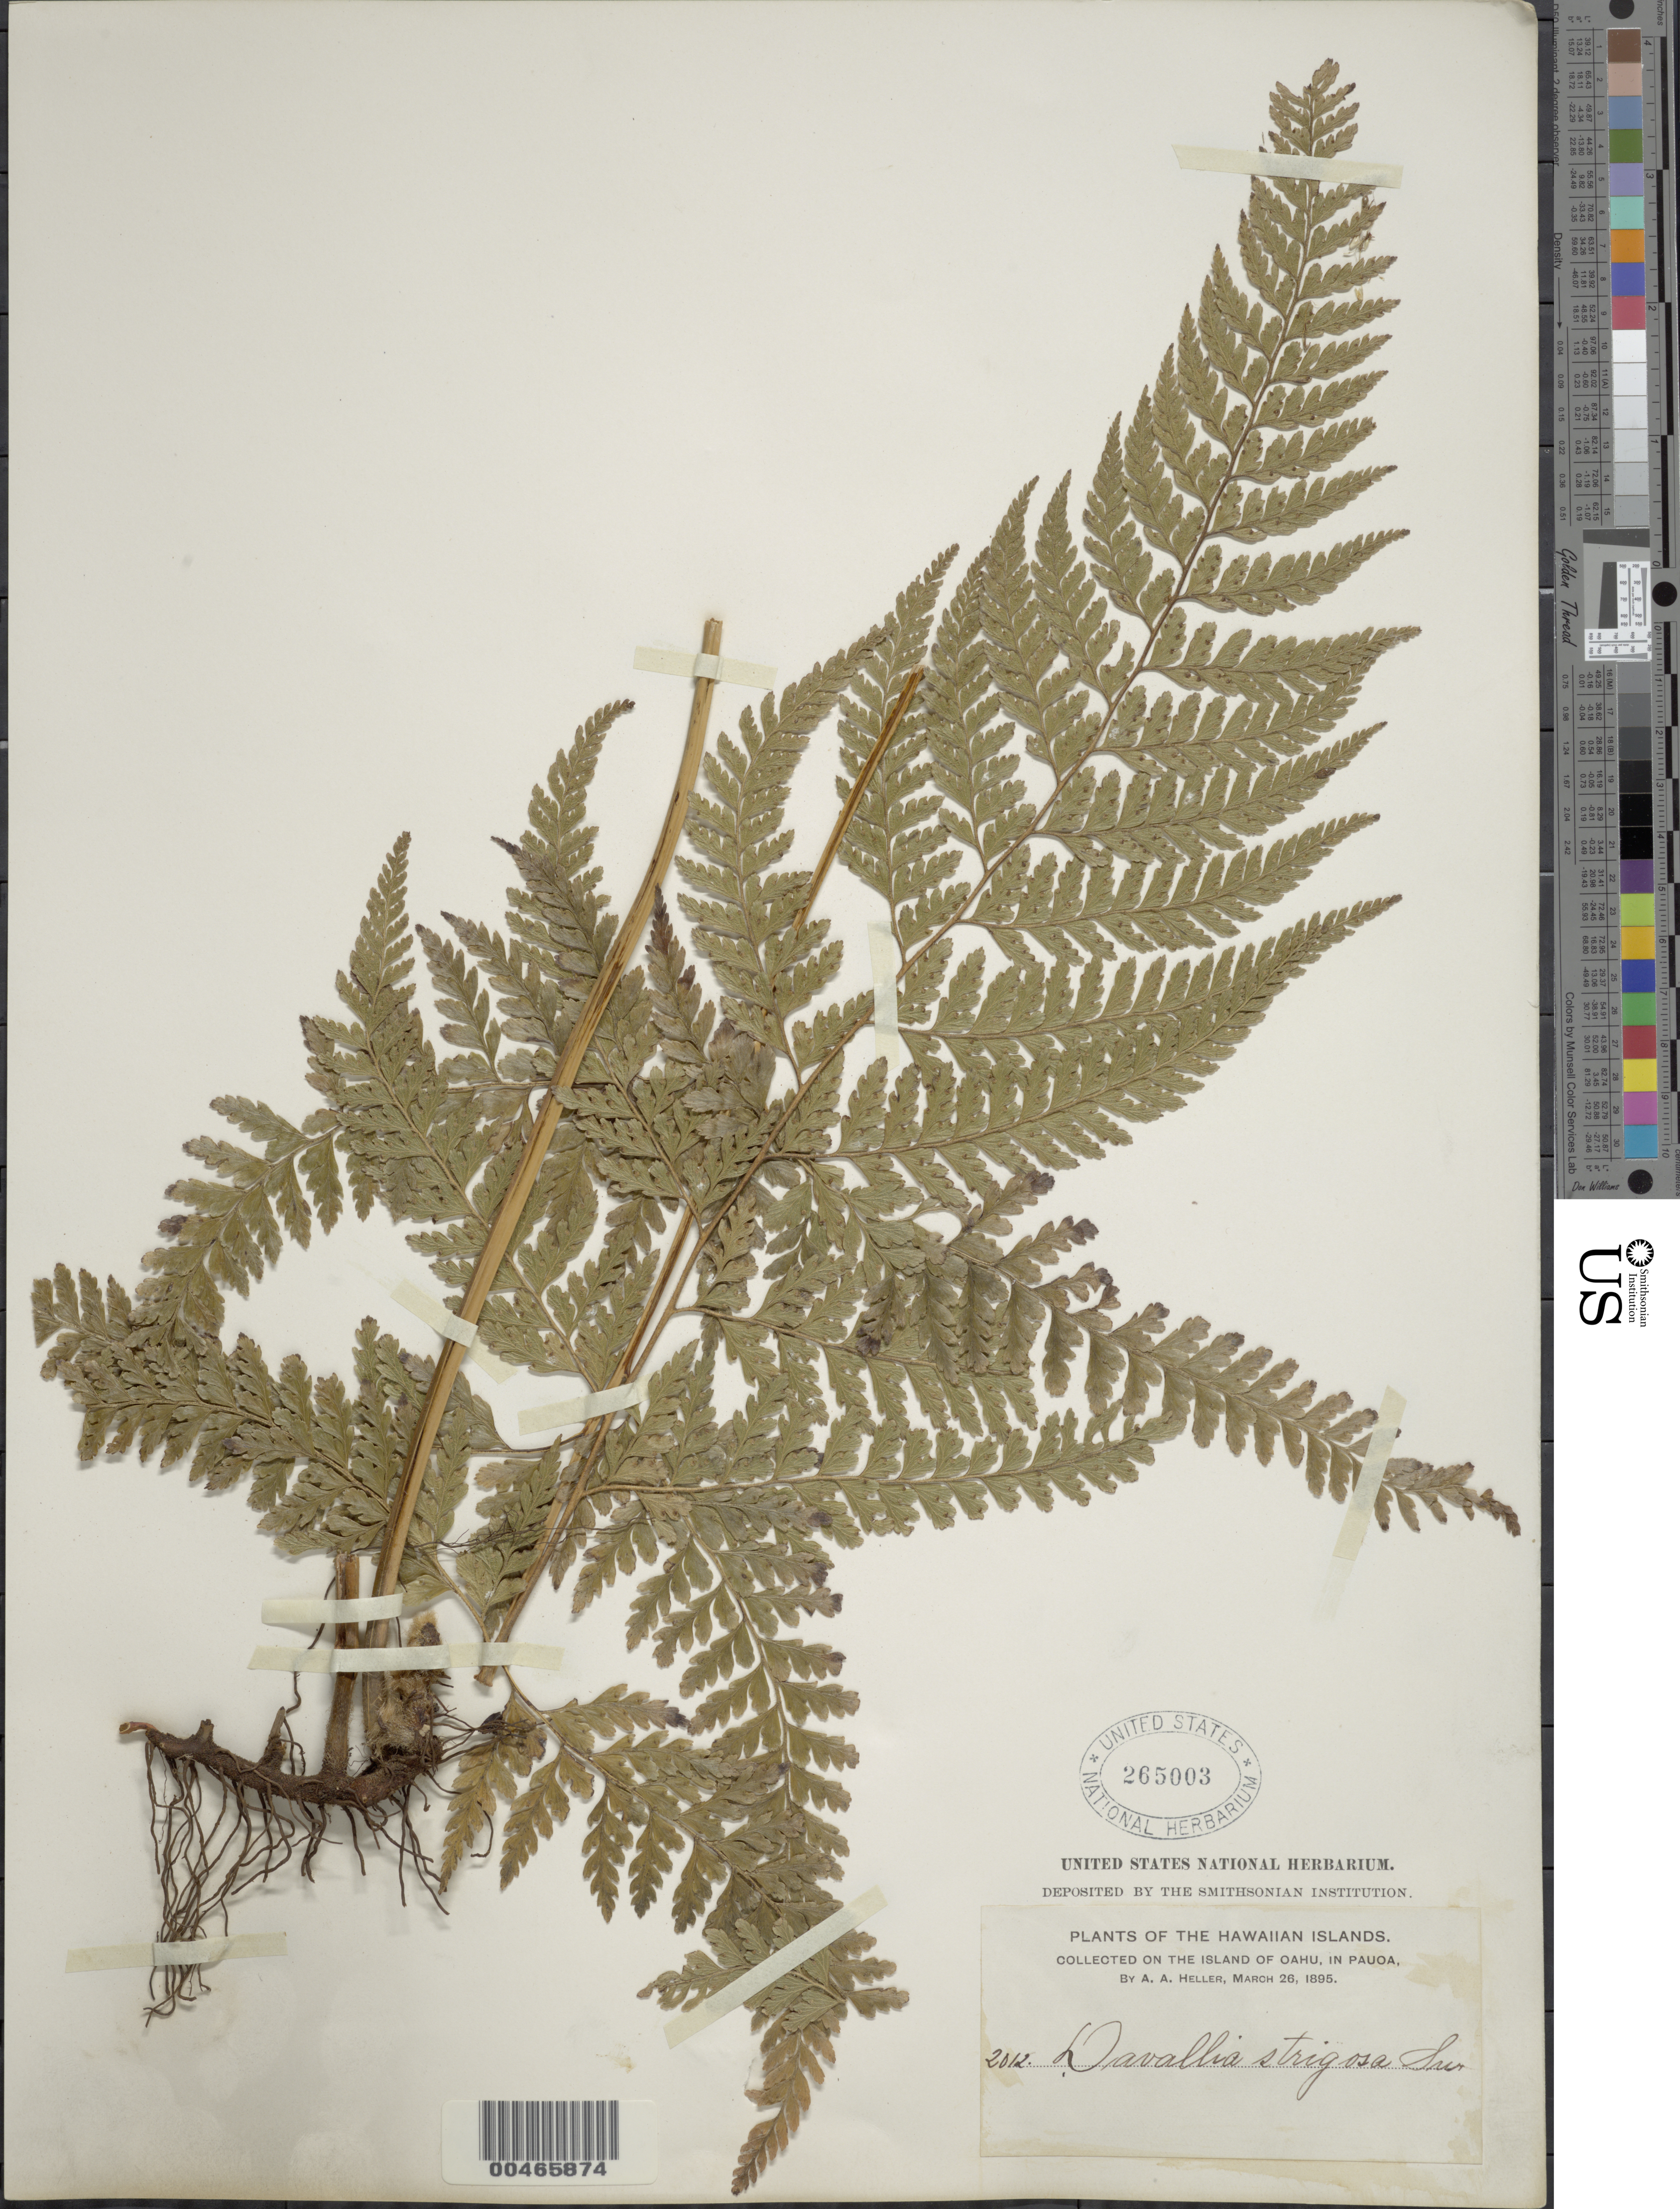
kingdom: Plantae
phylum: Tracheophyta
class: Polypodiopsida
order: Polypodiales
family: Dennstaedtiaceae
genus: Microlepia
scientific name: Microlepia strigosa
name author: (Thunb.) J. Presl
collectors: A. A. Heller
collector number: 2012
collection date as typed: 26 Mar 1895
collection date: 1895-03-26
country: United States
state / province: Hawaii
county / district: Honolulu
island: Oahu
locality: In Pauoa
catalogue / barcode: US 265003